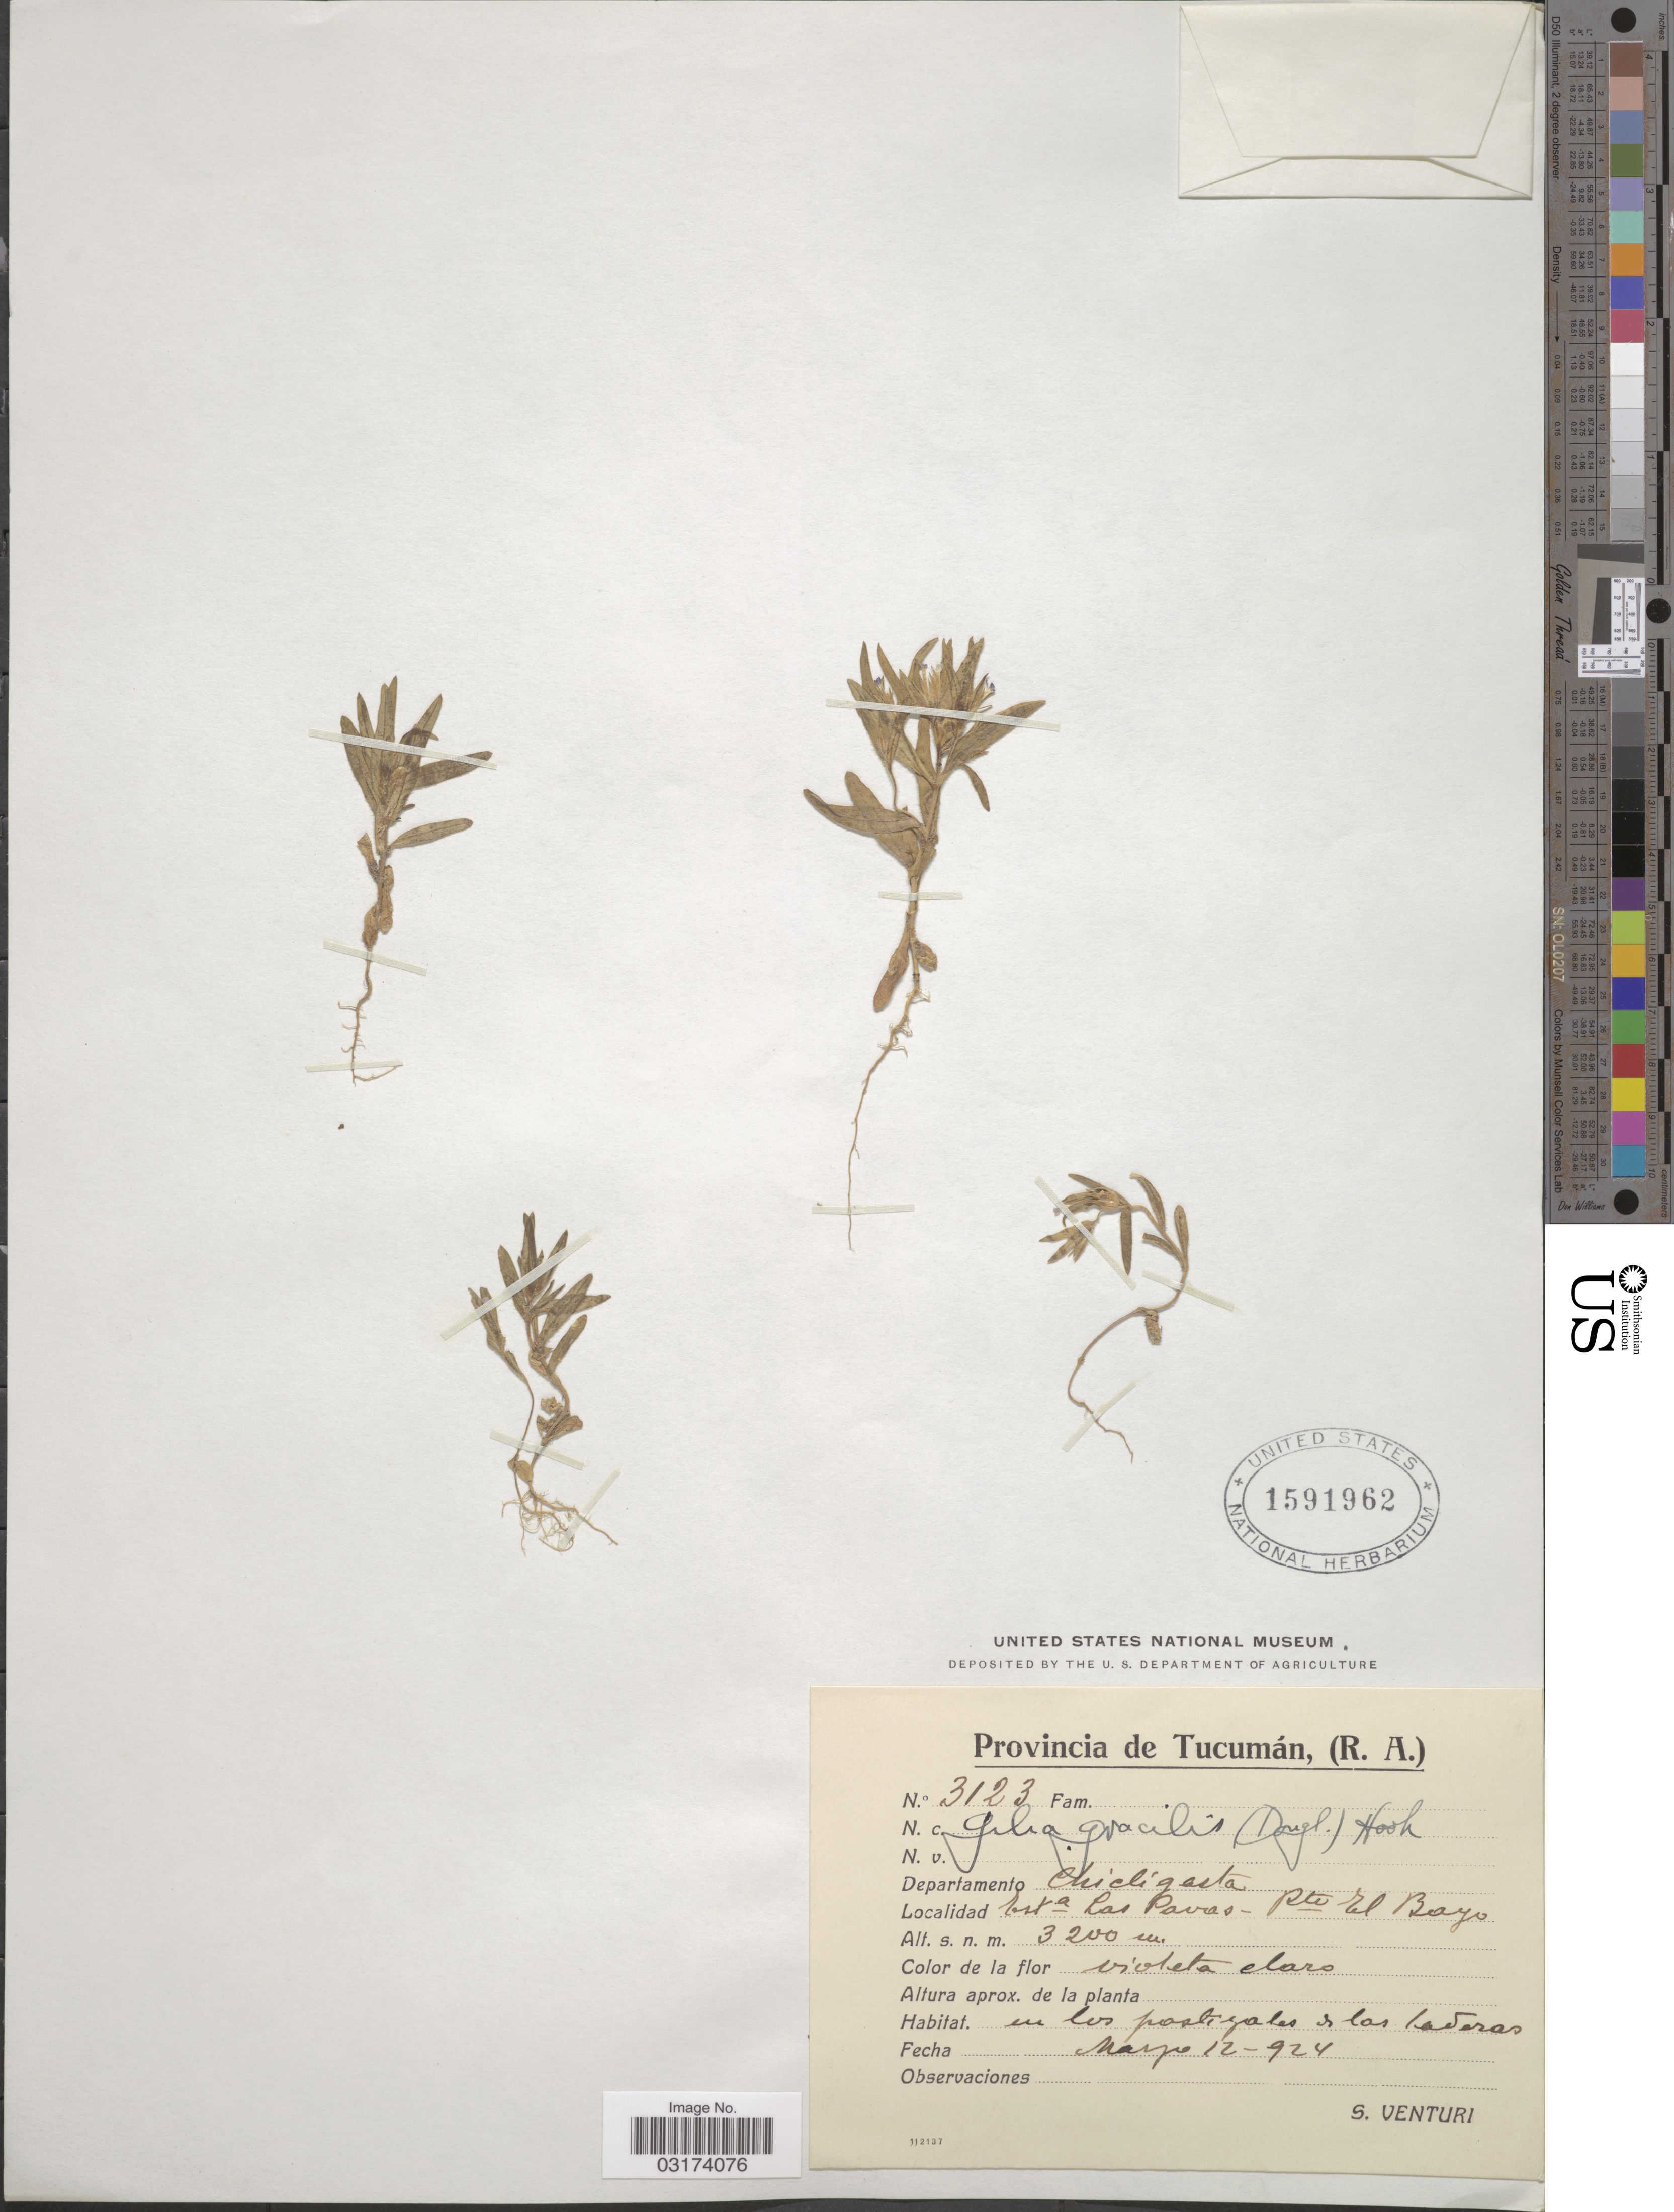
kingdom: Plantae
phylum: Tracheophyta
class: Magnoliopsida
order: Ericales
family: Polemoniaceae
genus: Microsteris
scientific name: Microsteris gracilis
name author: (Hook.) Greene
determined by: (US) Smithsonian Institution - National Museum of Natural History - Department of Botany (UNITED STATES)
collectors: S. Venturi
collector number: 3123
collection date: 1924-05-12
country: Argentina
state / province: Tucuman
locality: Departamento Chicligasta. Esta. Las Pavas- Pto. El Bayo.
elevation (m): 3200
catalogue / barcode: US 1591962